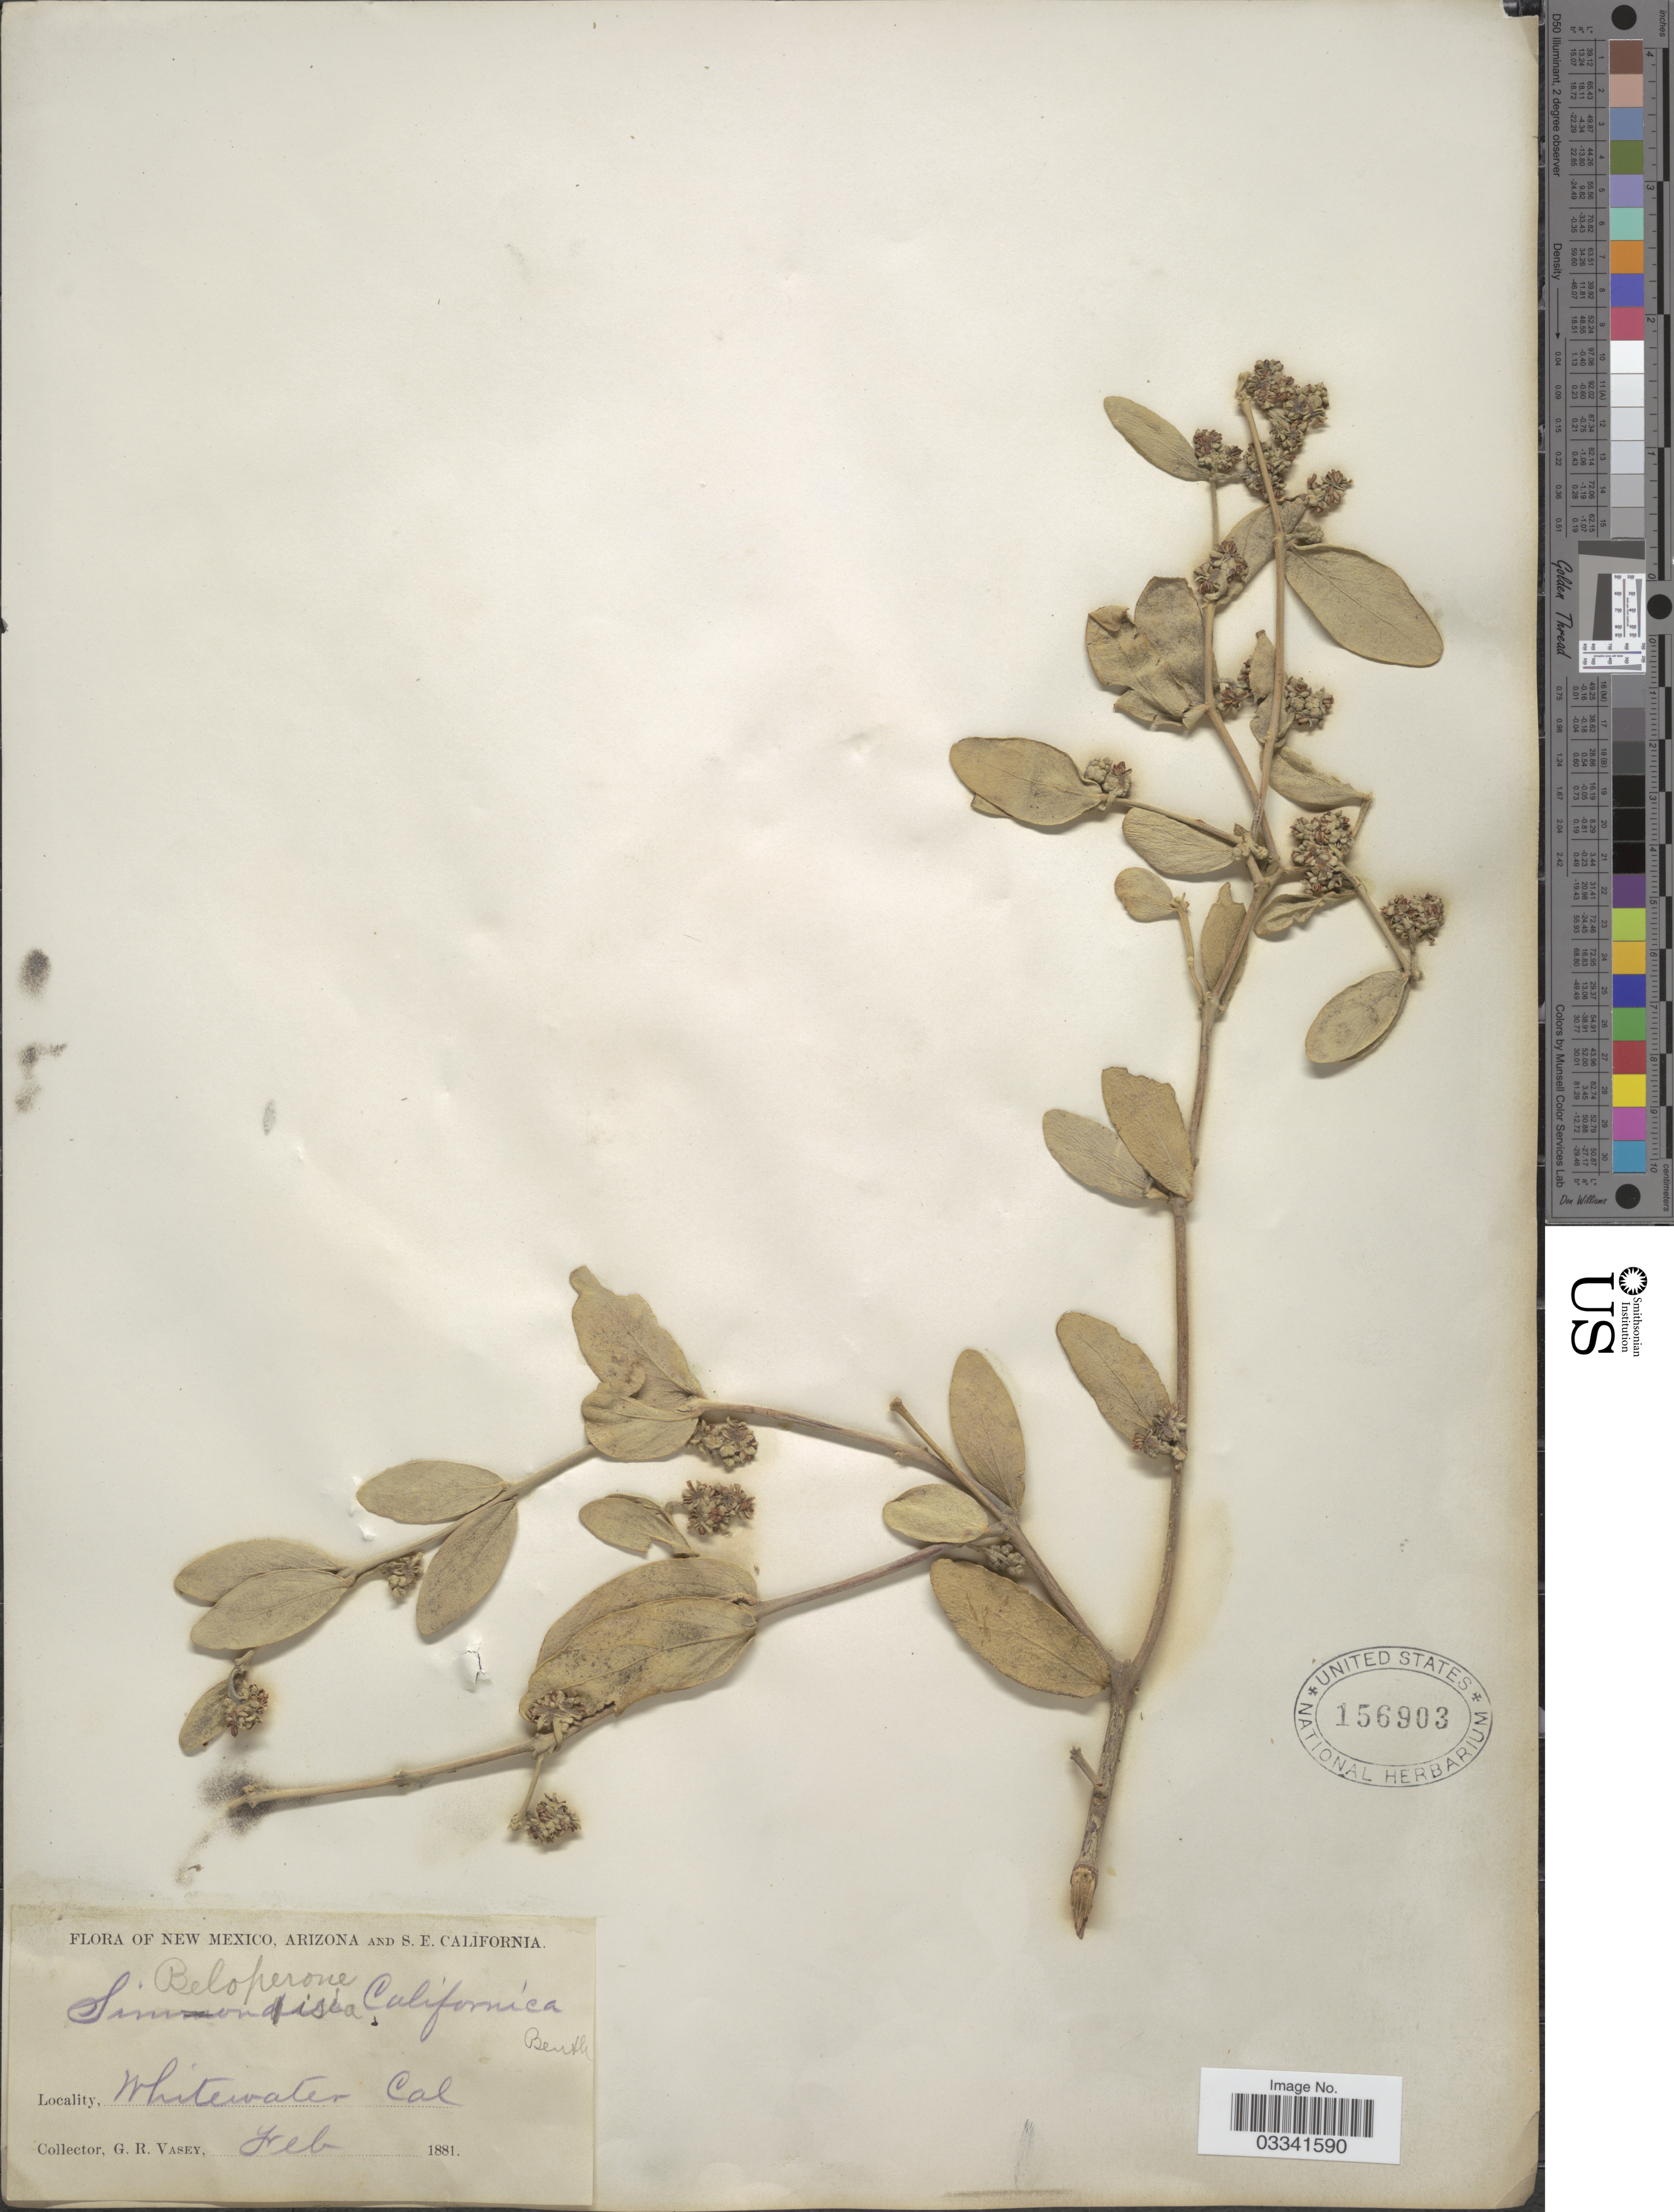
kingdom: Plantae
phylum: Tracheophyta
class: Magnoliopsida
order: Caryophyllales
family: Simmondsiaceae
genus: Simmondsia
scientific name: Simmondsia chinensis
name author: (Link) C.K. Schneid.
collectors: G. R. Vasey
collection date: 1881-02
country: United States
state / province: California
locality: S. E. California. Whitewater.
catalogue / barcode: US 156903